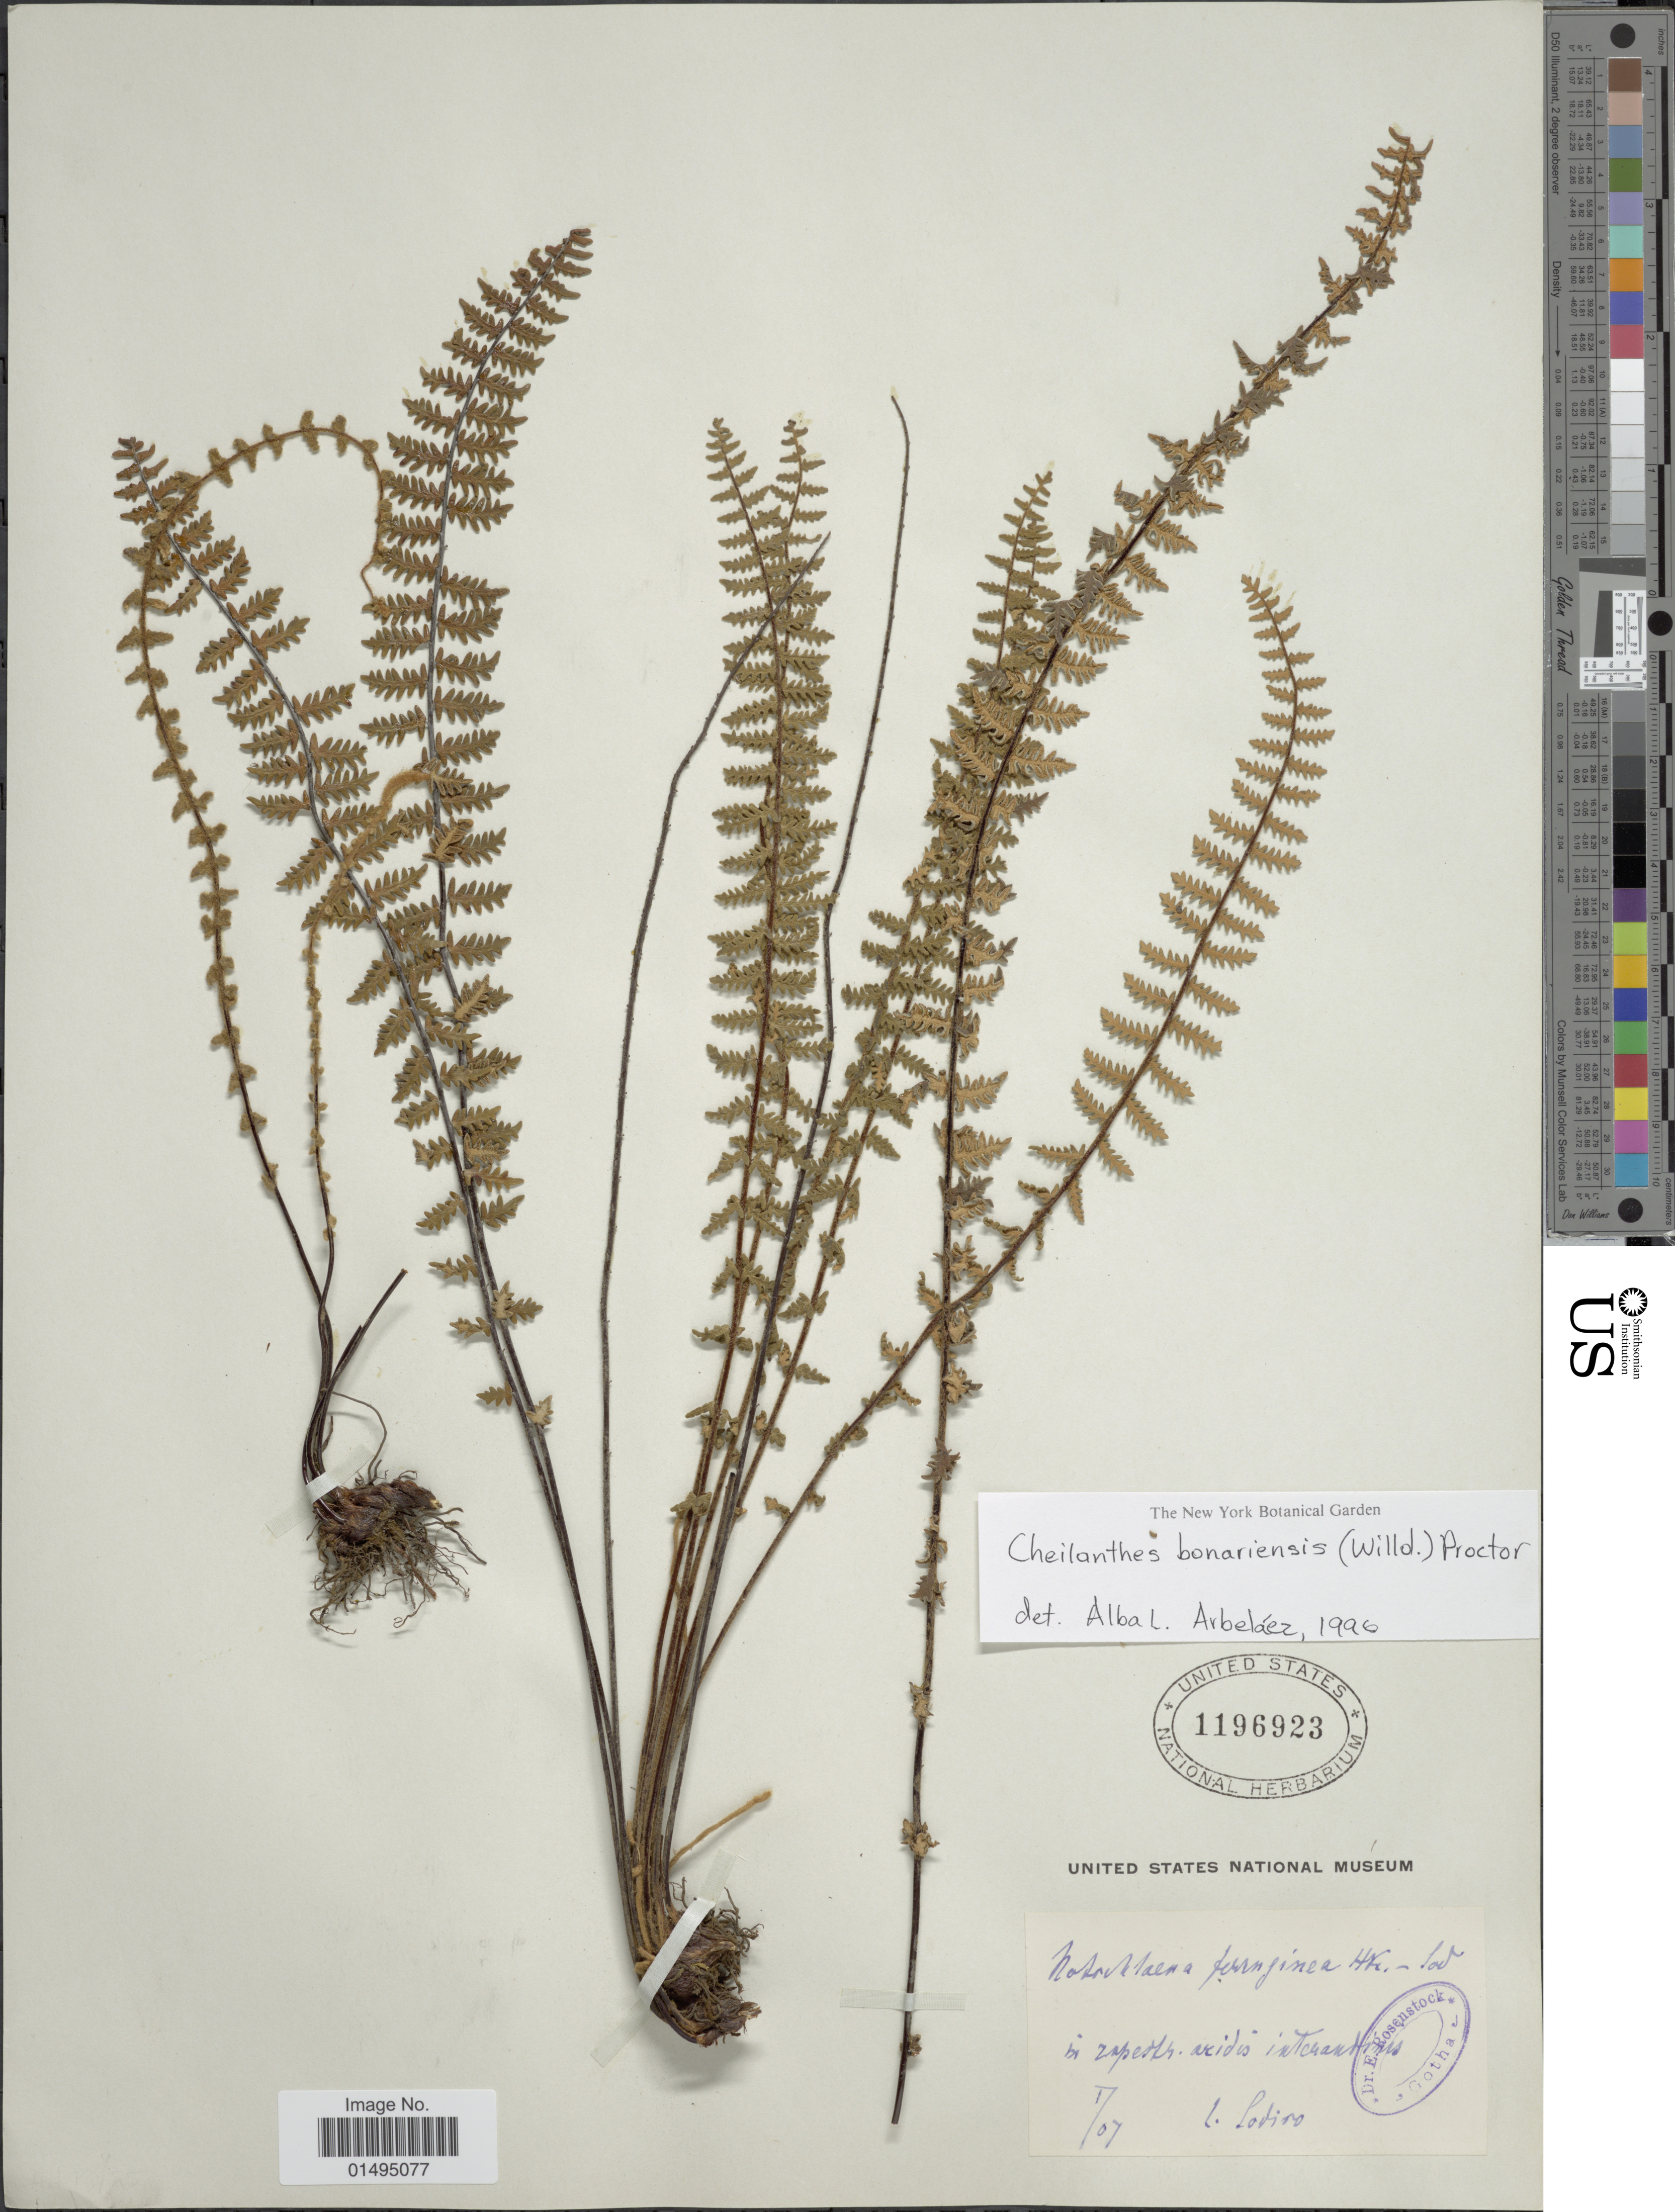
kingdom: Plantae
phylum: Tracheophyta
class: Polypodiopsida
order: Polypodiales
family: Pteridaceae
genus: Myriopteris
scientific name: Myriopteris aurea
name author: (Poir.) Grusz & Windham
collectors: L. Sodiro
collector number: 1/07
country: Ecuador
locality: In rupestr aridis interandinis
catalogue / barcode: US 1196923